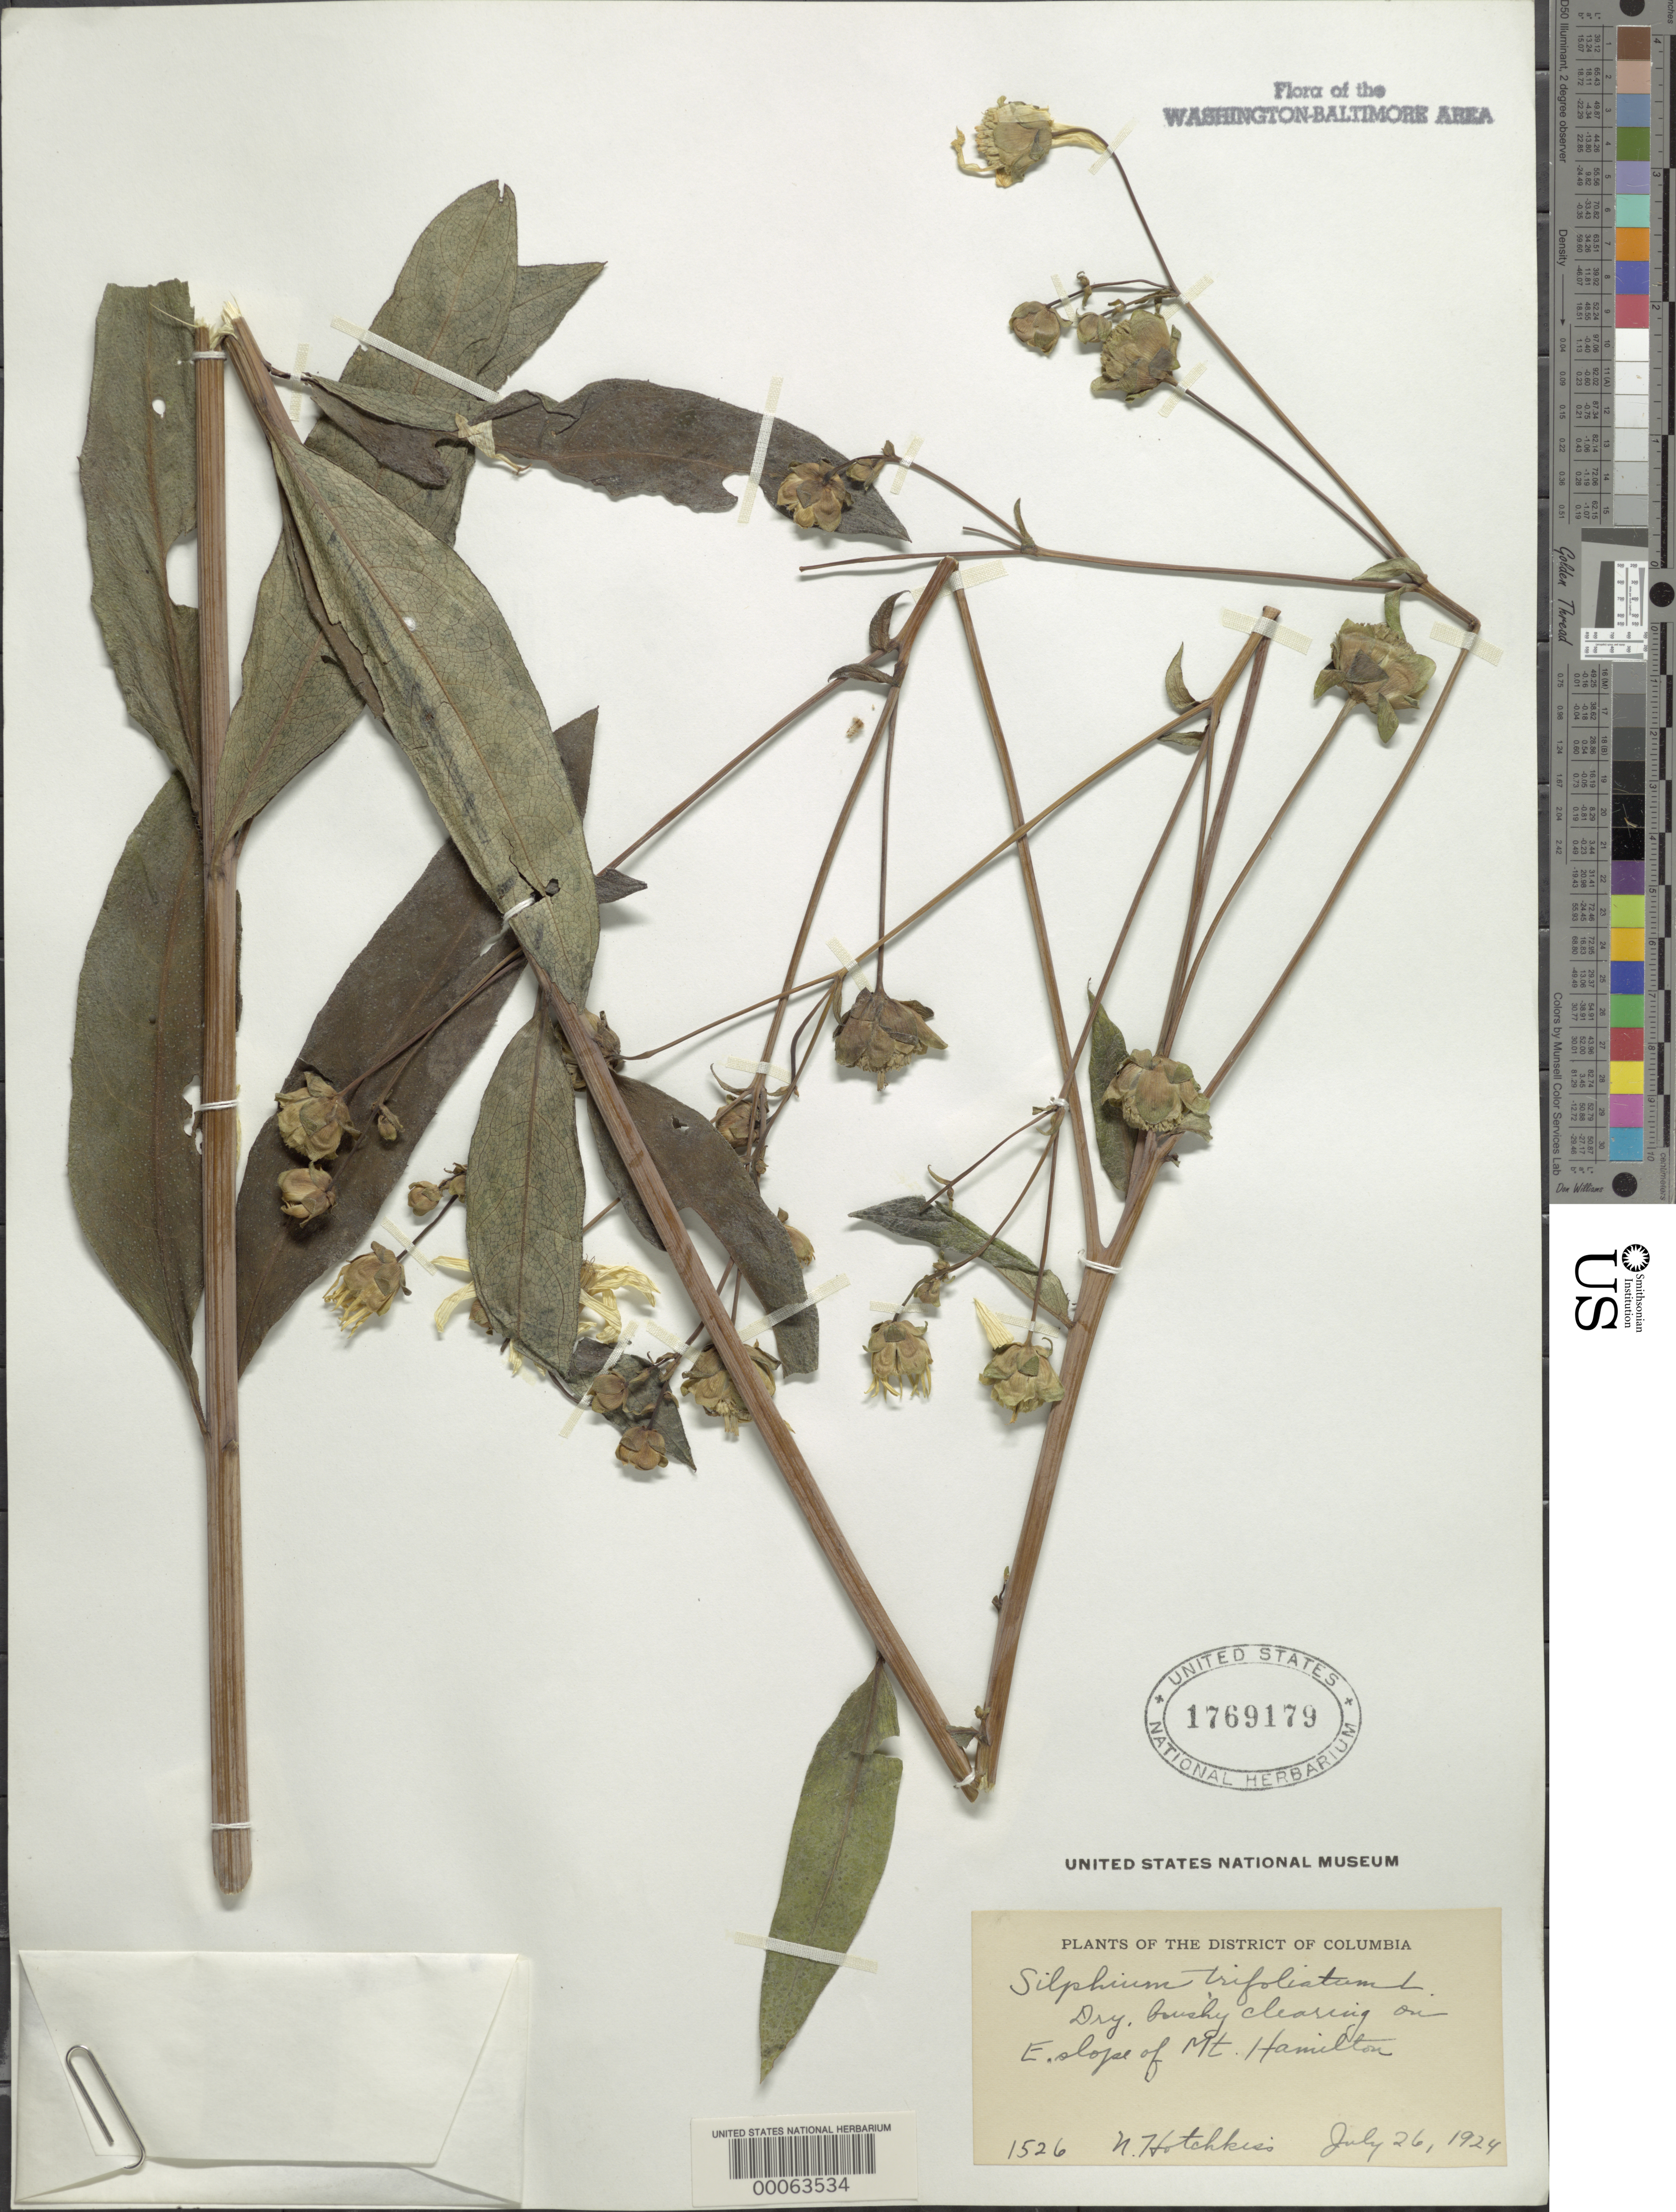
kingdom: Plantae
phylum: Tracheophyta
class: Magnoliopsida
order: Asterales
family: Asteraceae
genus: Silphium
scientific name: Silphium asteriscus var. trifoliatum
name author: (L.) Clevinger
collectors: N. Hotchkiss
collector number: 1526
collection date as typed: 26 Jul 1924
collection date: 1924-07-26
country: United States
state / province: District of Columbia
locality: East slope of Mount Hamilton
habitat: Dry brushy clearing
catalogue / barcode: US 1769179